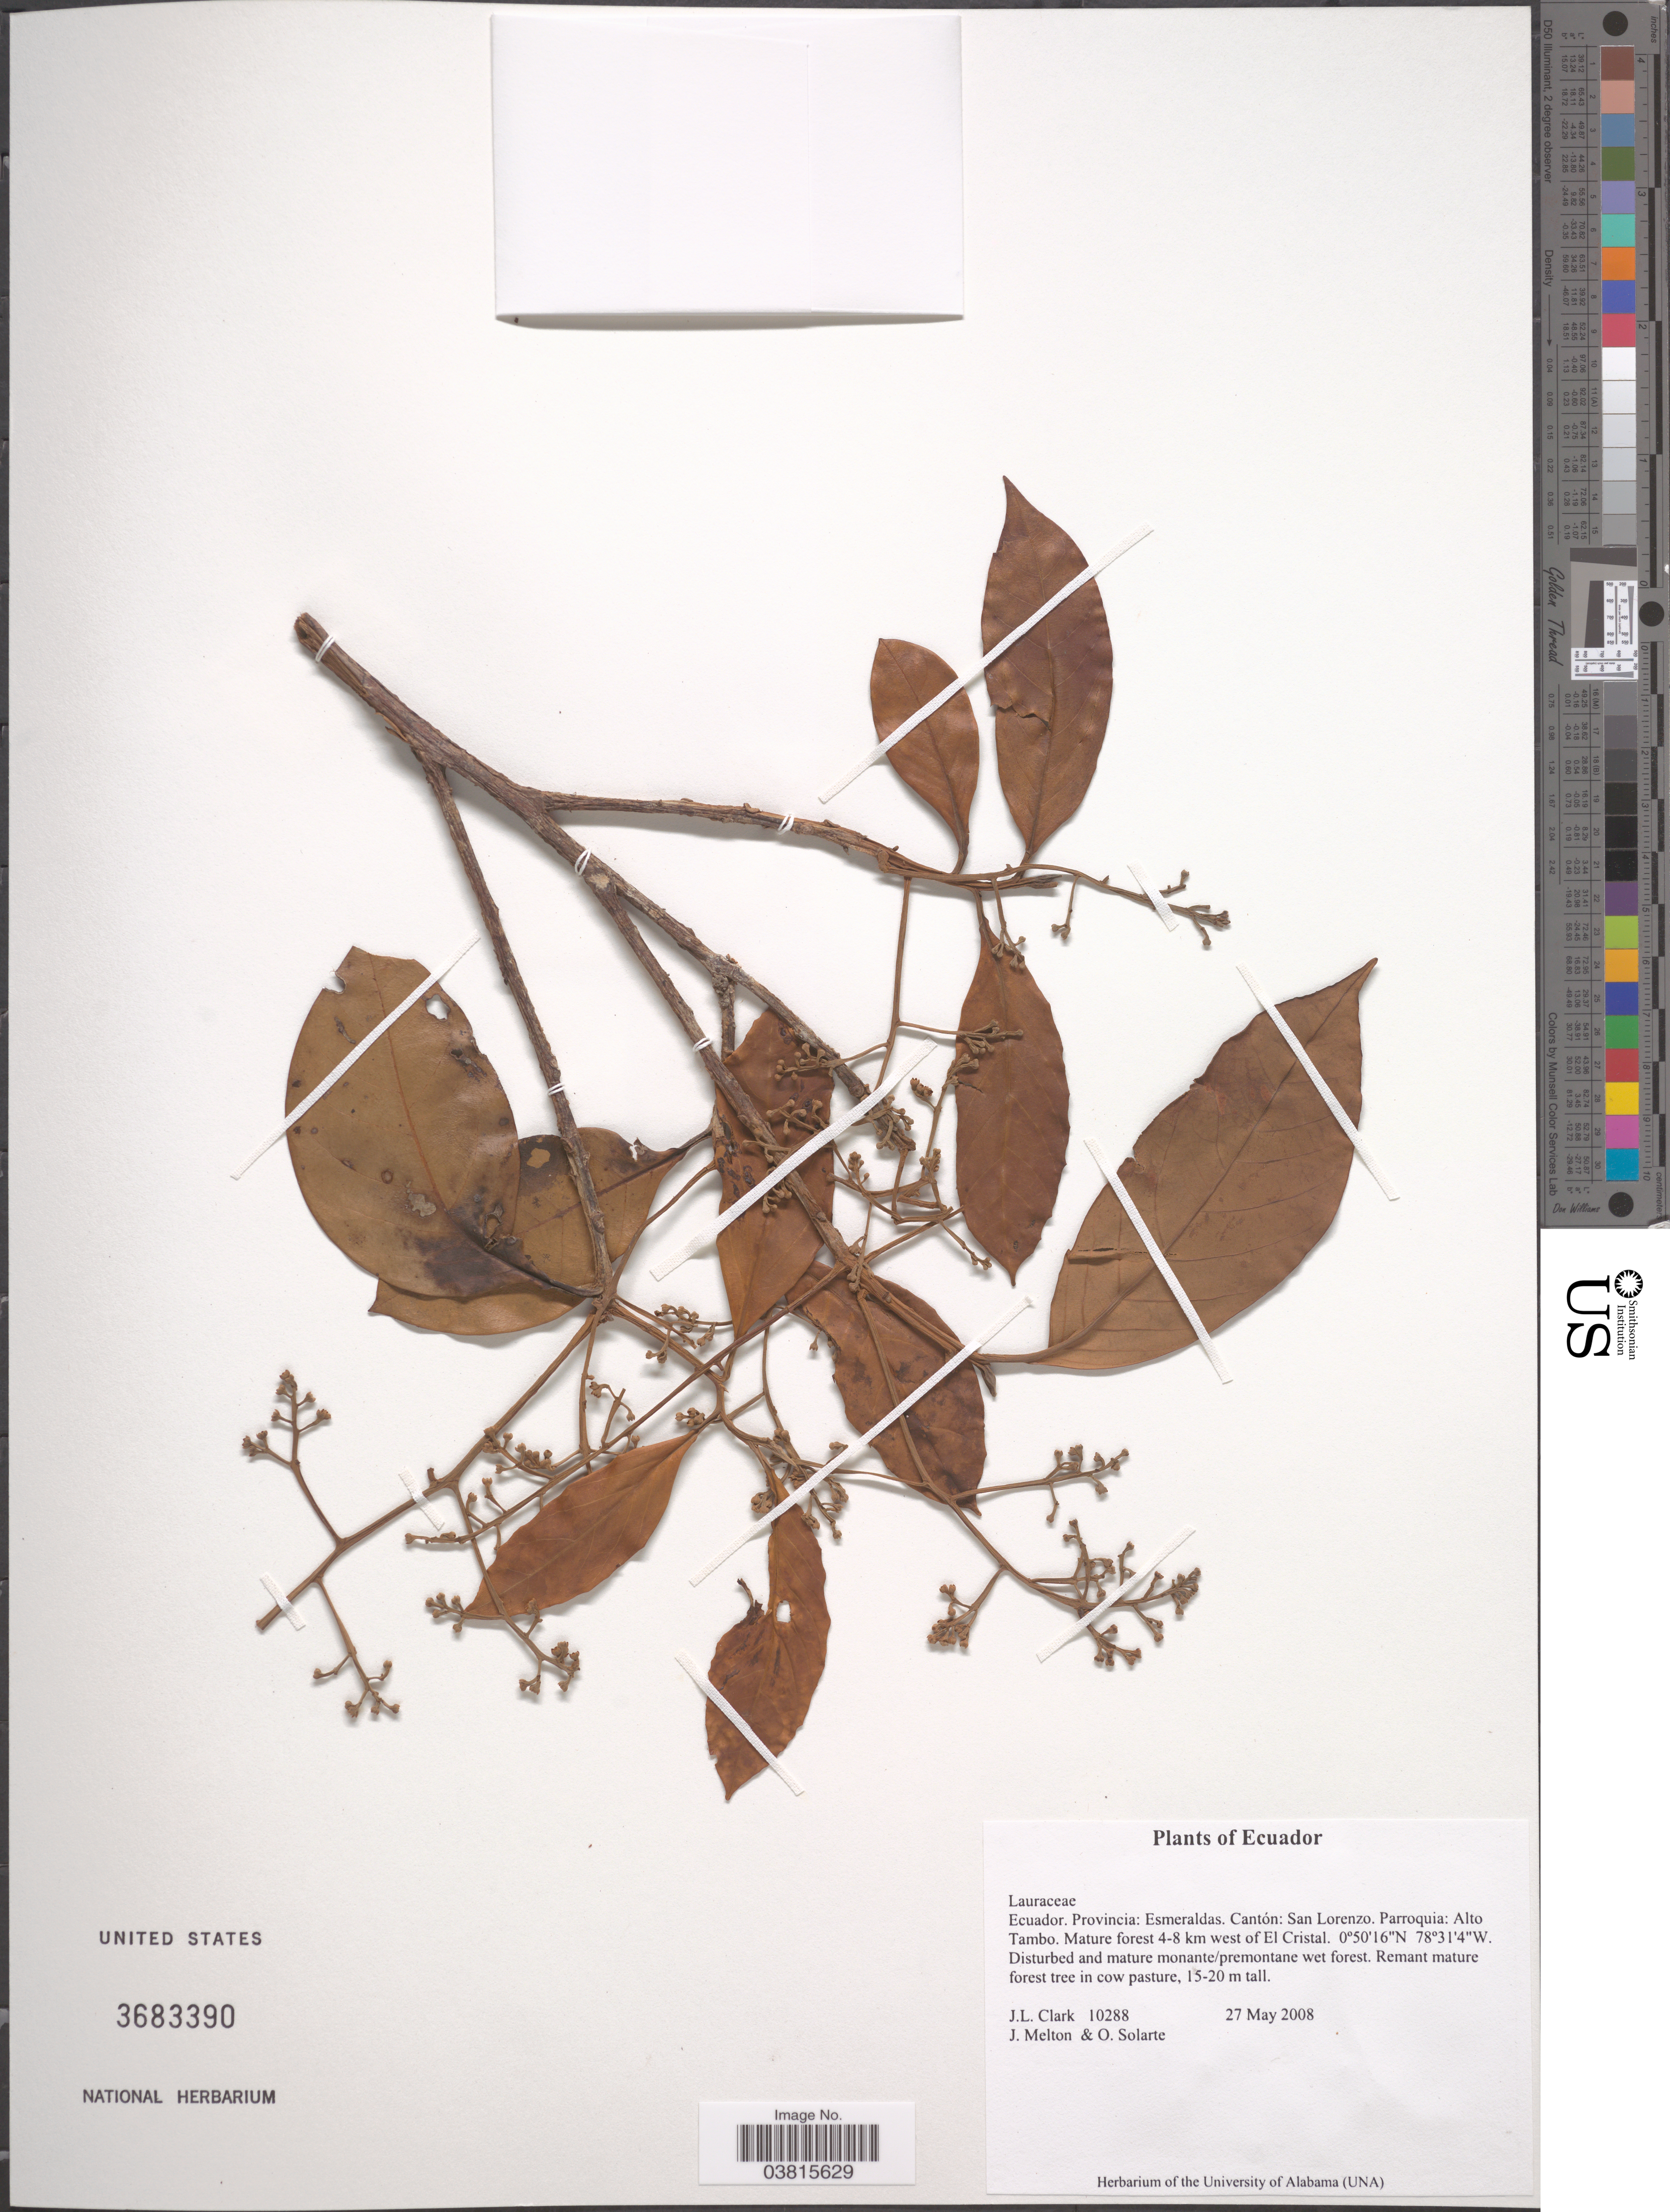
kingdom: Plantae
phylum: Tracheophyta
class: Magnoliopsida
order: Laurales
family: Lauraceae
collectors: J. L. Clark, J. Melton & O. Solarte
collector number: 10288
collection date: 2008-05-27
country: Ecuador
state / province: Esmeraldas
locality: Cantón: San Lorenzo. Parroquia: Alto Tambo. Mature forest 4-8 km west of El Cristal.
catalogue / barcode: US 3683390